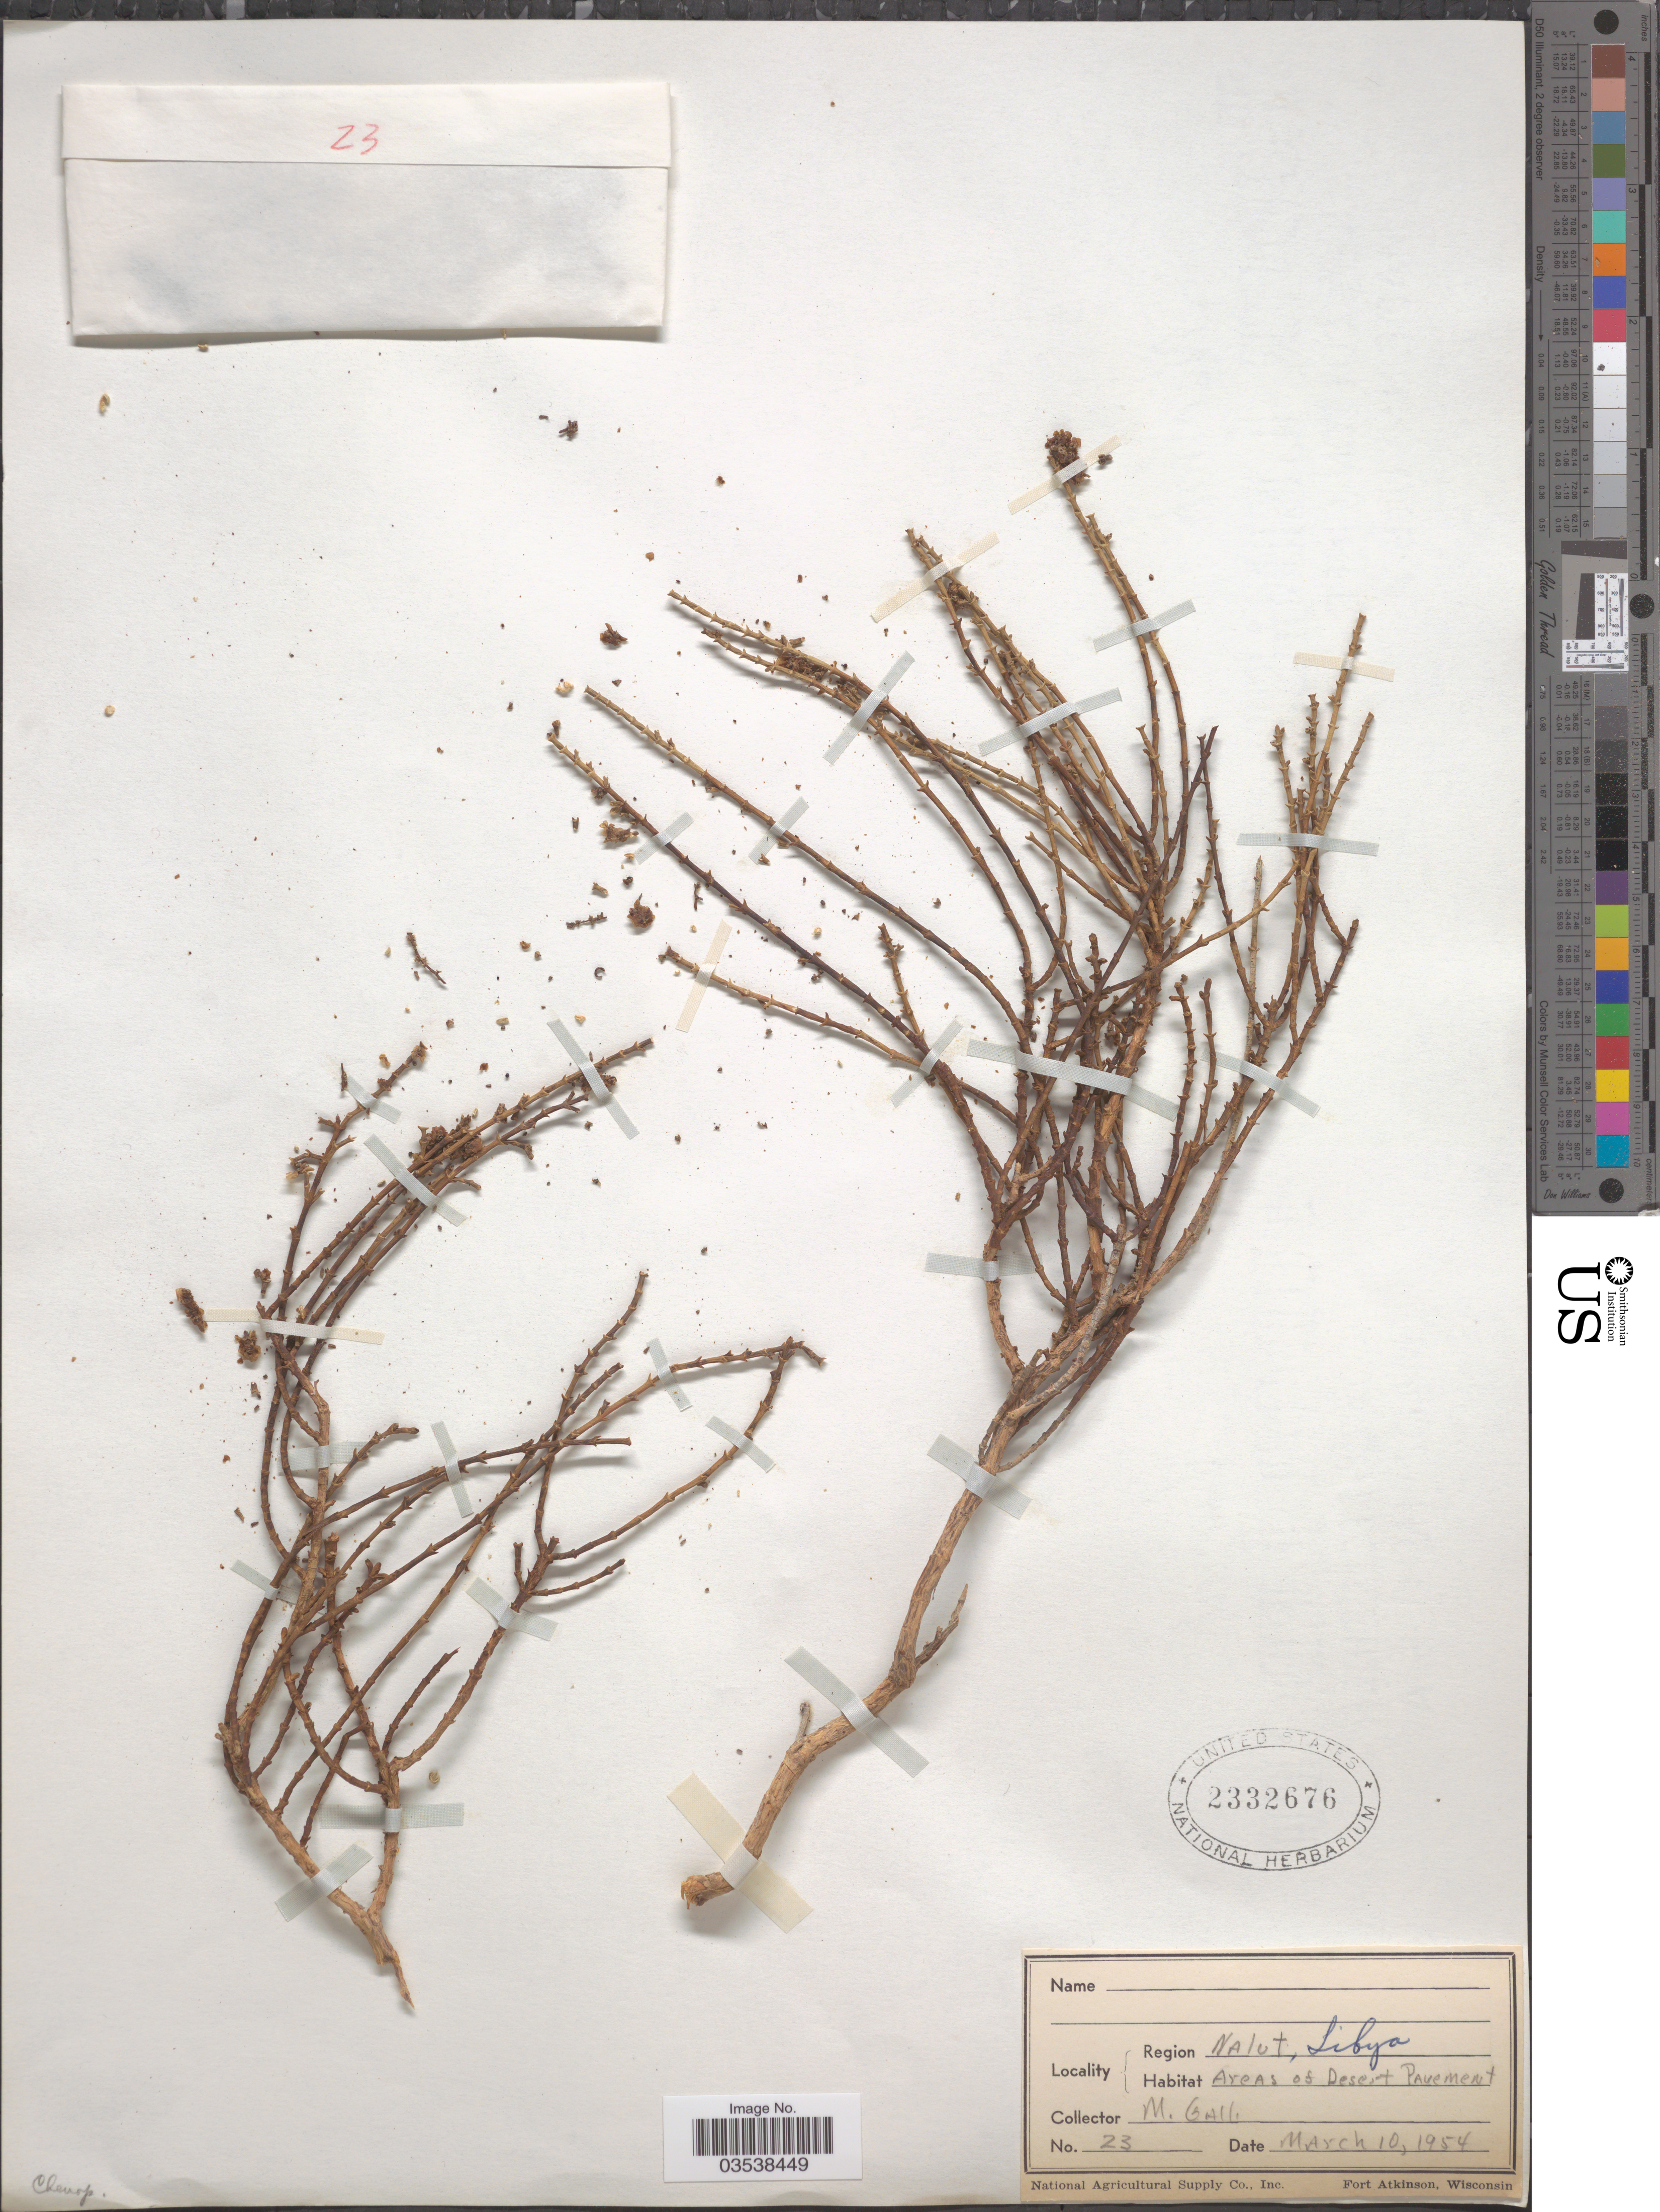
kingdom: Plantae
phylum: Tracheophyta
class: Magnoliopsida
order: Caryophyllales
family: Amaranthaceae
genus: Salsola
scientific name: Salsola sp.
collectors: M. Galli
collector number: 23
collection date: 1954-03-10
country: Libya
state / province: Nālūt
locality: Region Nalut. Areas of Desert Pavement.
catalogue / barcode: US 2332676